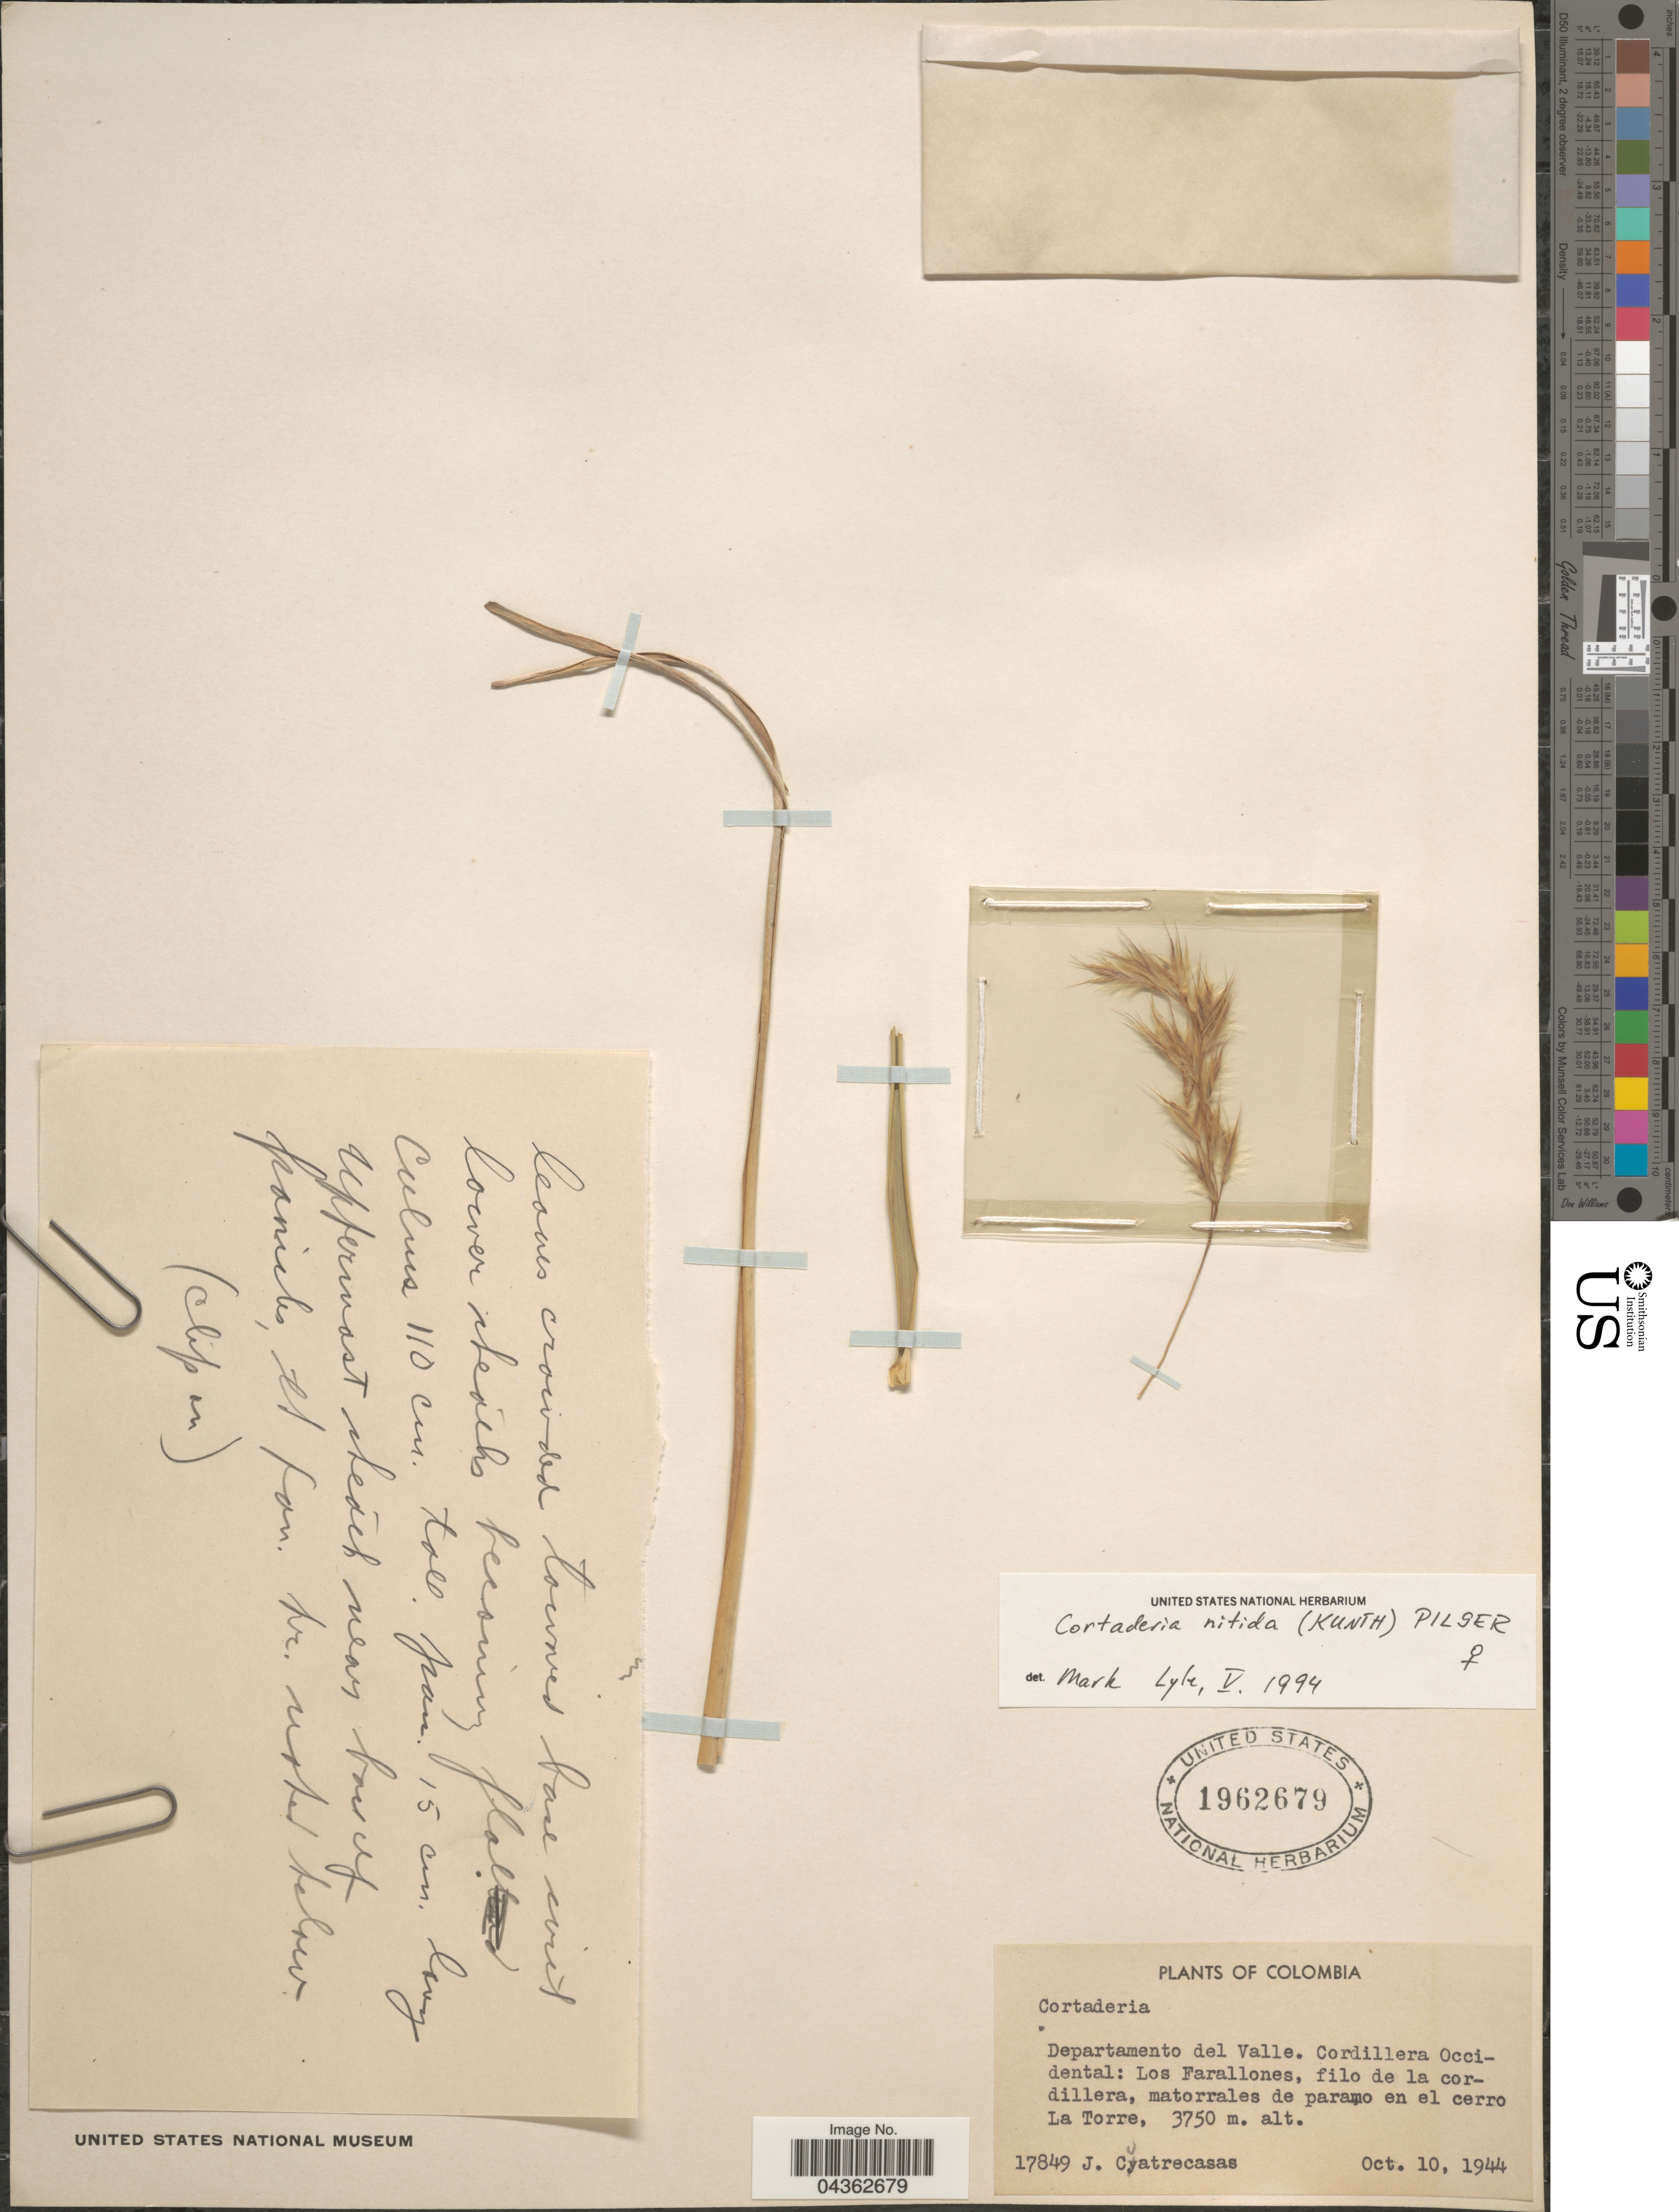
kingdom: Plantae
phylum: Tracheophyta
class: Liliopsida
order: Poales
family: Poaceae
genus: Cortaderia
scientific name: Cortaderia nitida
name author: (Kunth) Pilg.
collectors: J. Cuatrecasas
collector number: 17849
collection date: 1944-10-10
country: Colombia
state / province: Valle del Cauca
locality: Departamento del Valle. Cordillera Occidental: Los Farallones, filo de la cordillera, matorrales de paramo en el cerro La Torre.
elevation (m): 3750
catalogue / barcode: US 1962679